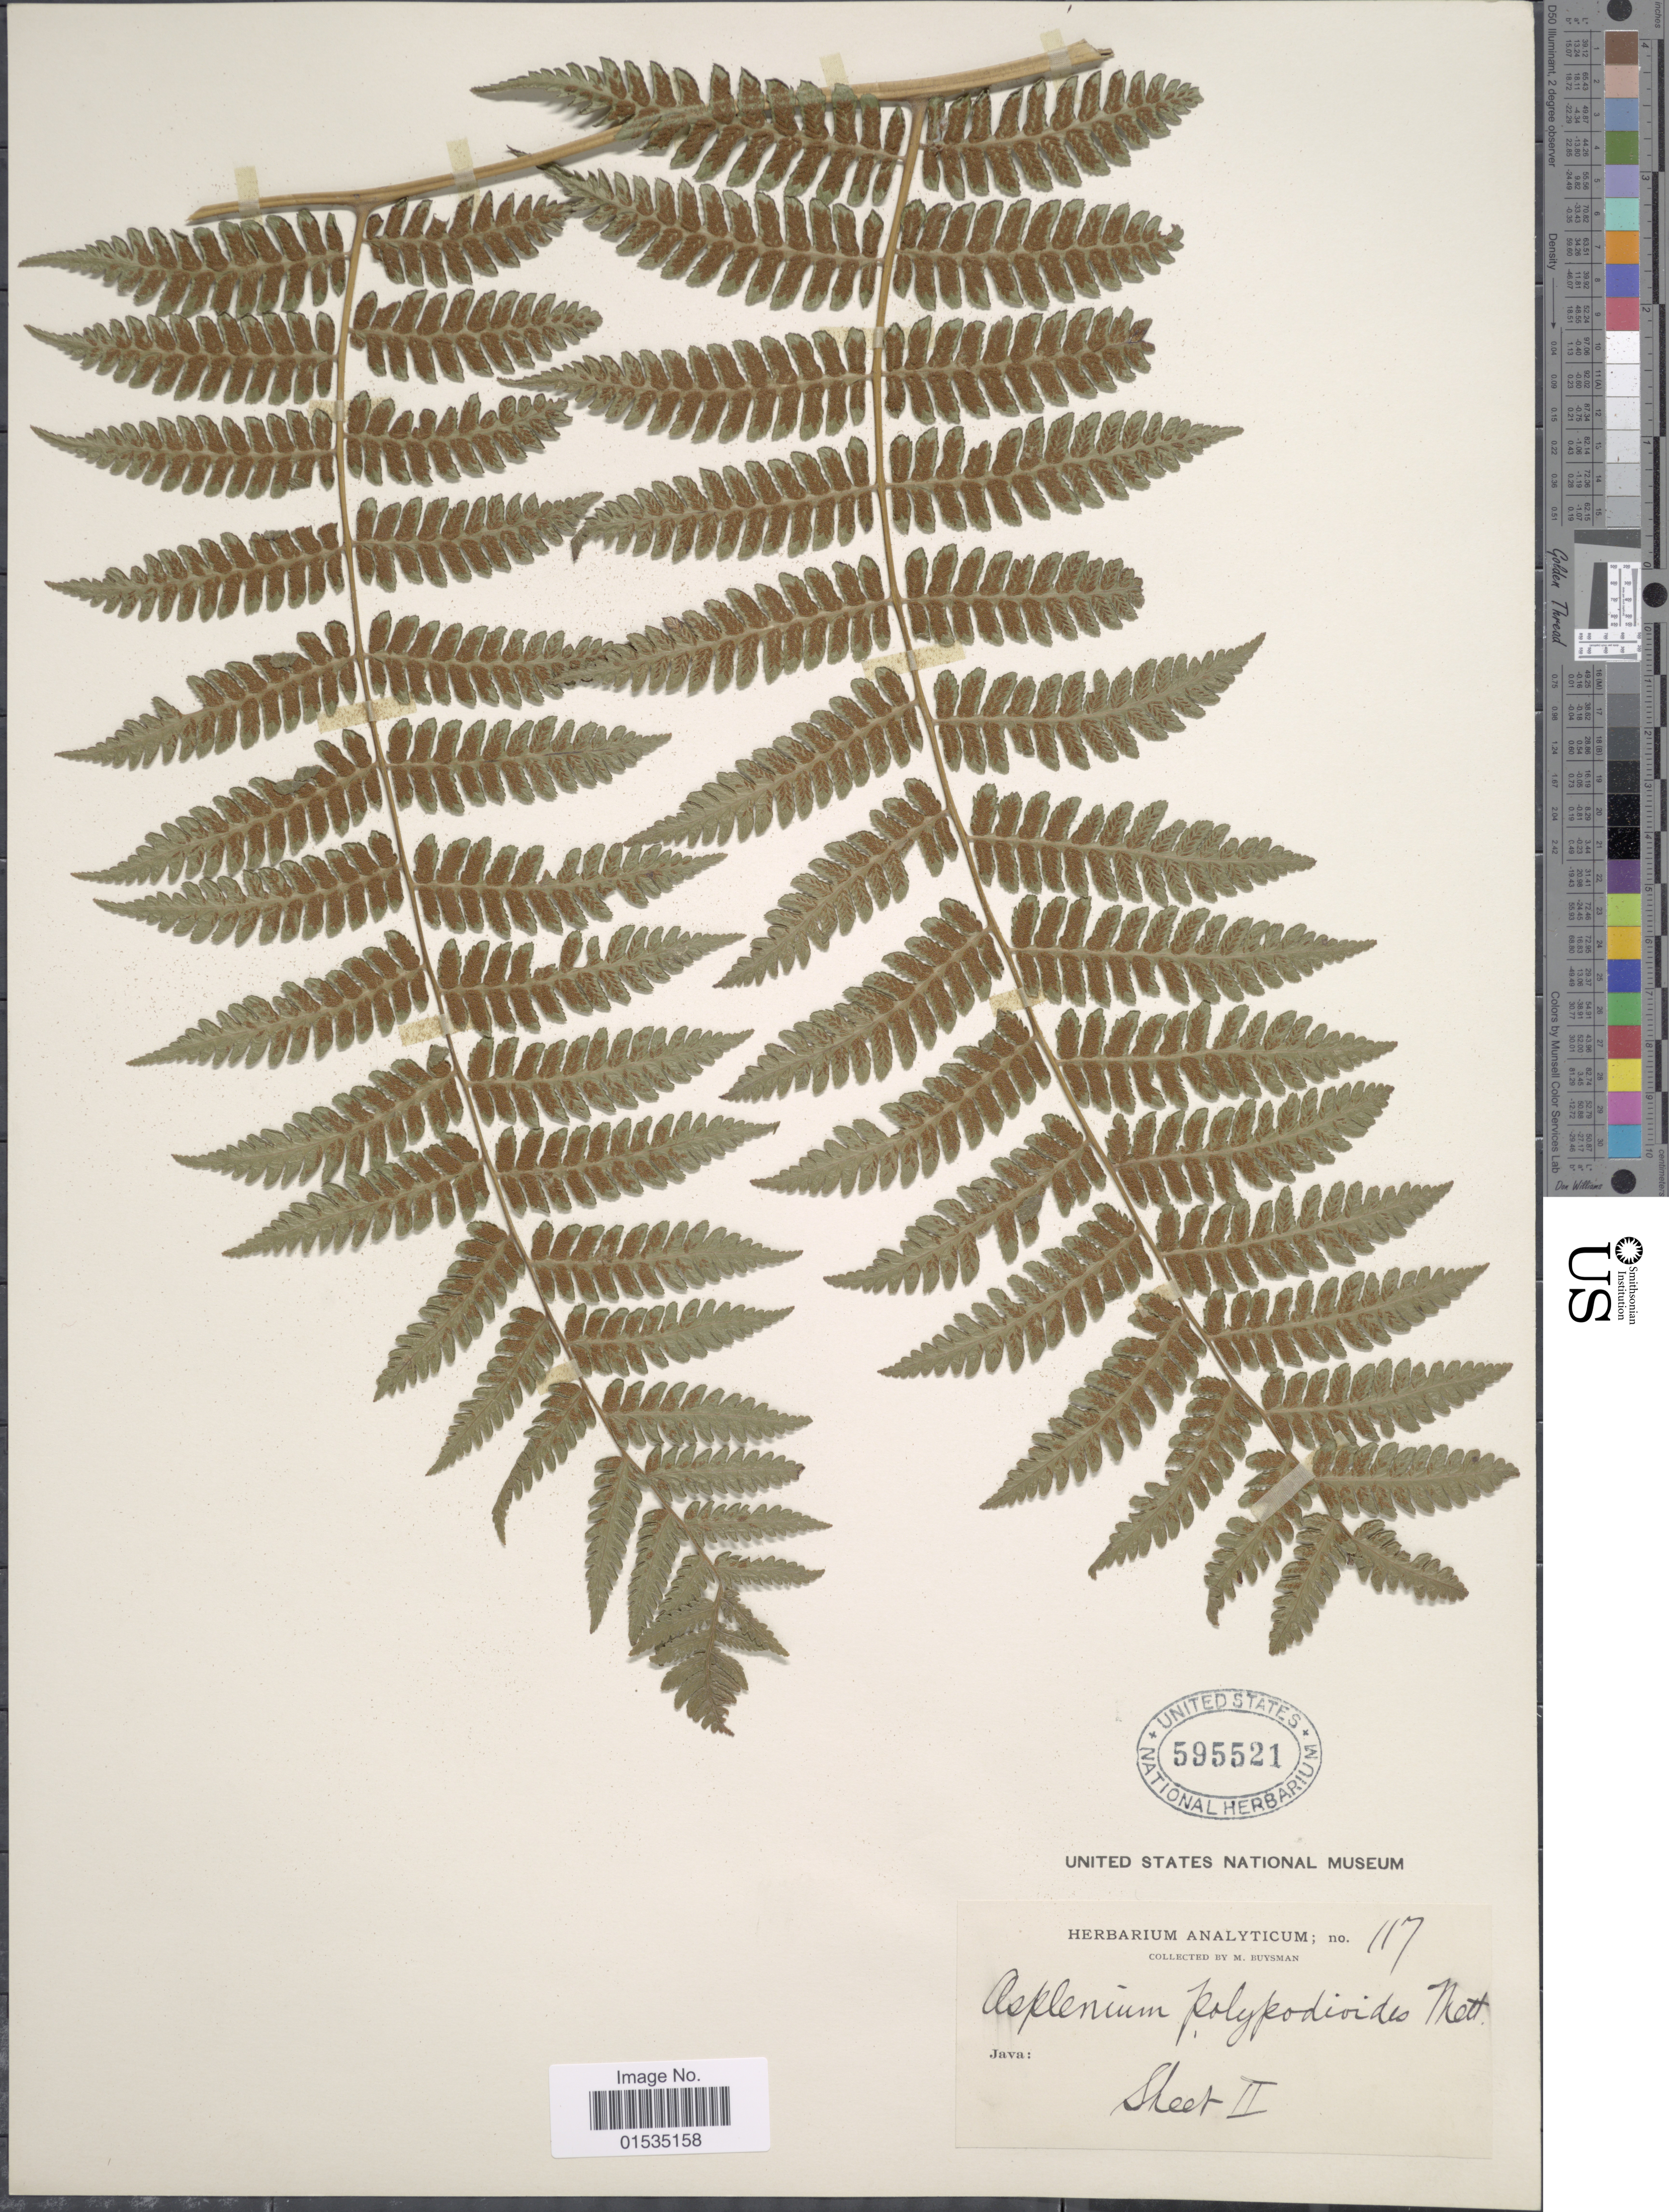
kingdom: Plantae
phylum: Tracheophyta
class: Polypodiopsida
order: Polypodiales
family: Athyriaceae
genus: Diplazium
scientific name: Diplazium polypodioides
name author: Blume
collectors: M. Buysman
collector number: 117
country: Indonesia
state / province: Java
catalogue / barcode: US 595521